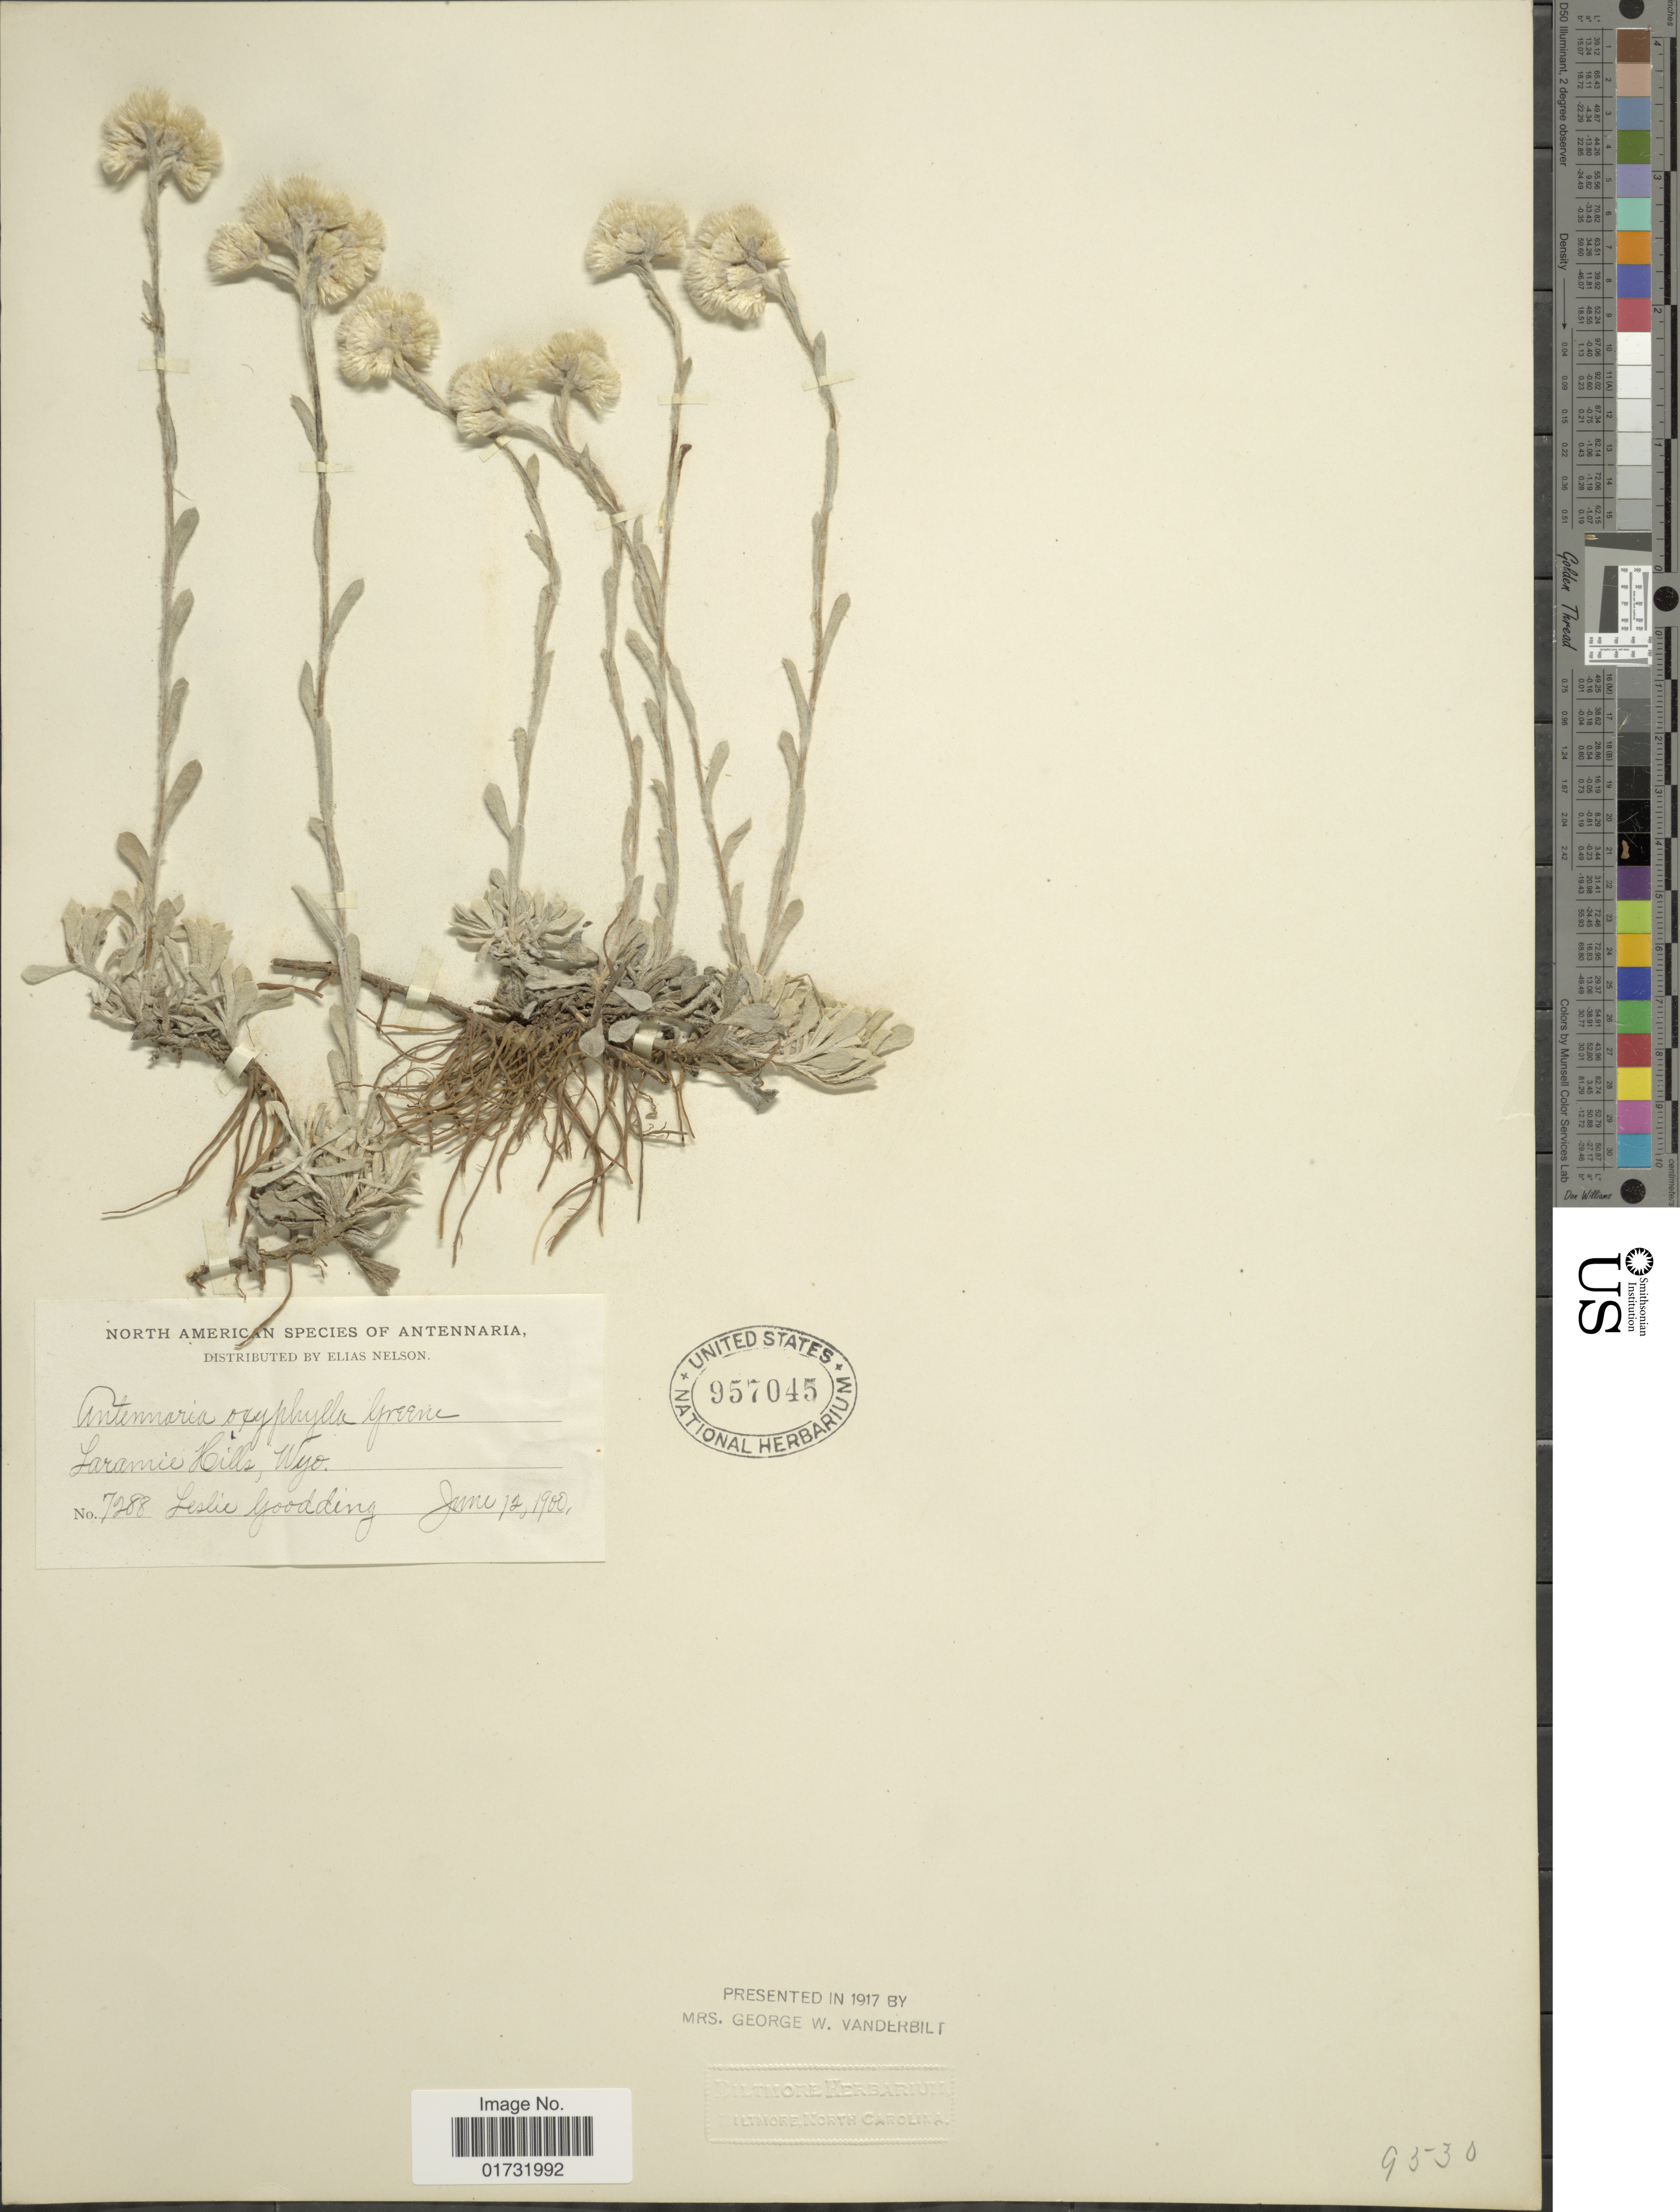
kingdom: Plantae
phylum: Tracheophyta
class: Magnoliopsida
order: Asterales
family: Asteraceae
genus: Antennaria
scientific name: Antennaria oxyphylla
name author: Greene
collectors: L. N. Goodding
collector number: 7288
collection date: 1900-06-12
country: United States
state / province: Wyoming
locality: Laramie Hills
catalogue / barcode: US 957045